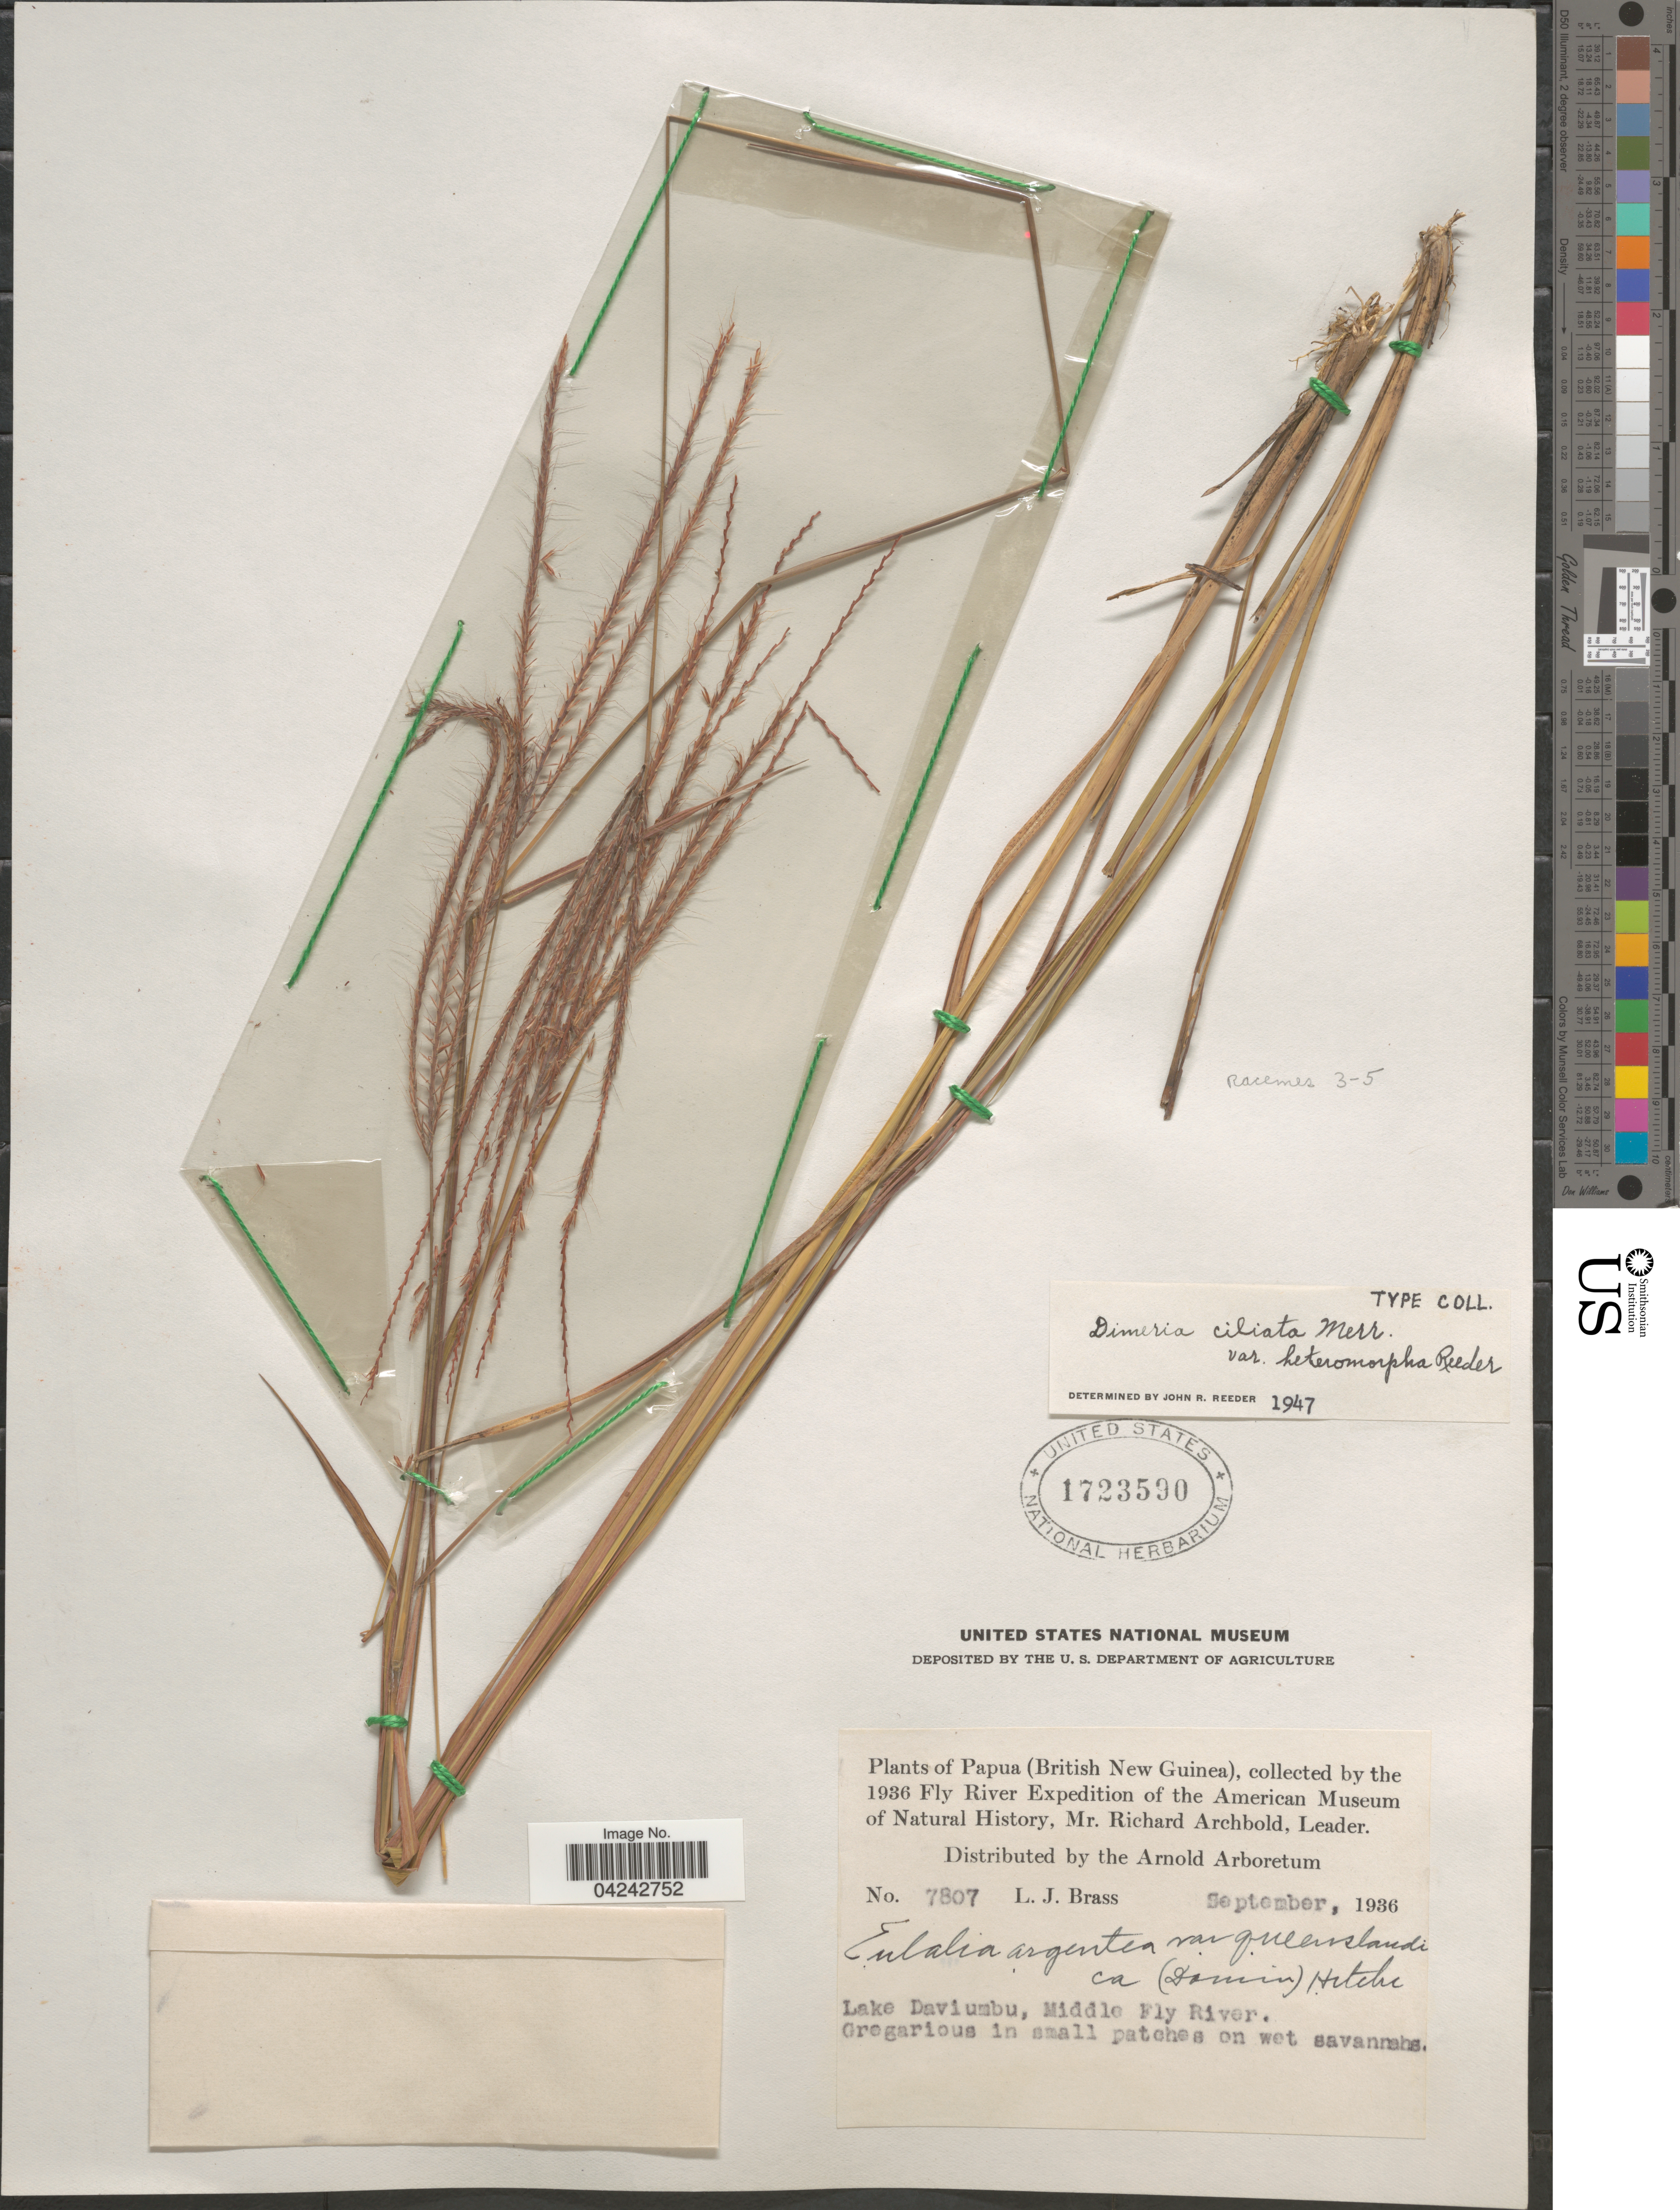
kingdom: Plantae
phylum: Tracheophyta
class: Liliopsida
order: Poales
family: Poaceae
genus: Dimeria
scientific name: Dimeria chloridiformis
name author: (Gaudich.) Schum. & Lauterb.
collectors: L. J. Brass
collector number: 7807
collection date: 1936-09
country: Papua New Guinea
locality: Papua (British New Guinea). The 1936 Fly River Expedition of the American Museum of Natural History. Lake Daviumbu, Middle Fly River.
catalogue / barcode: US 1723590